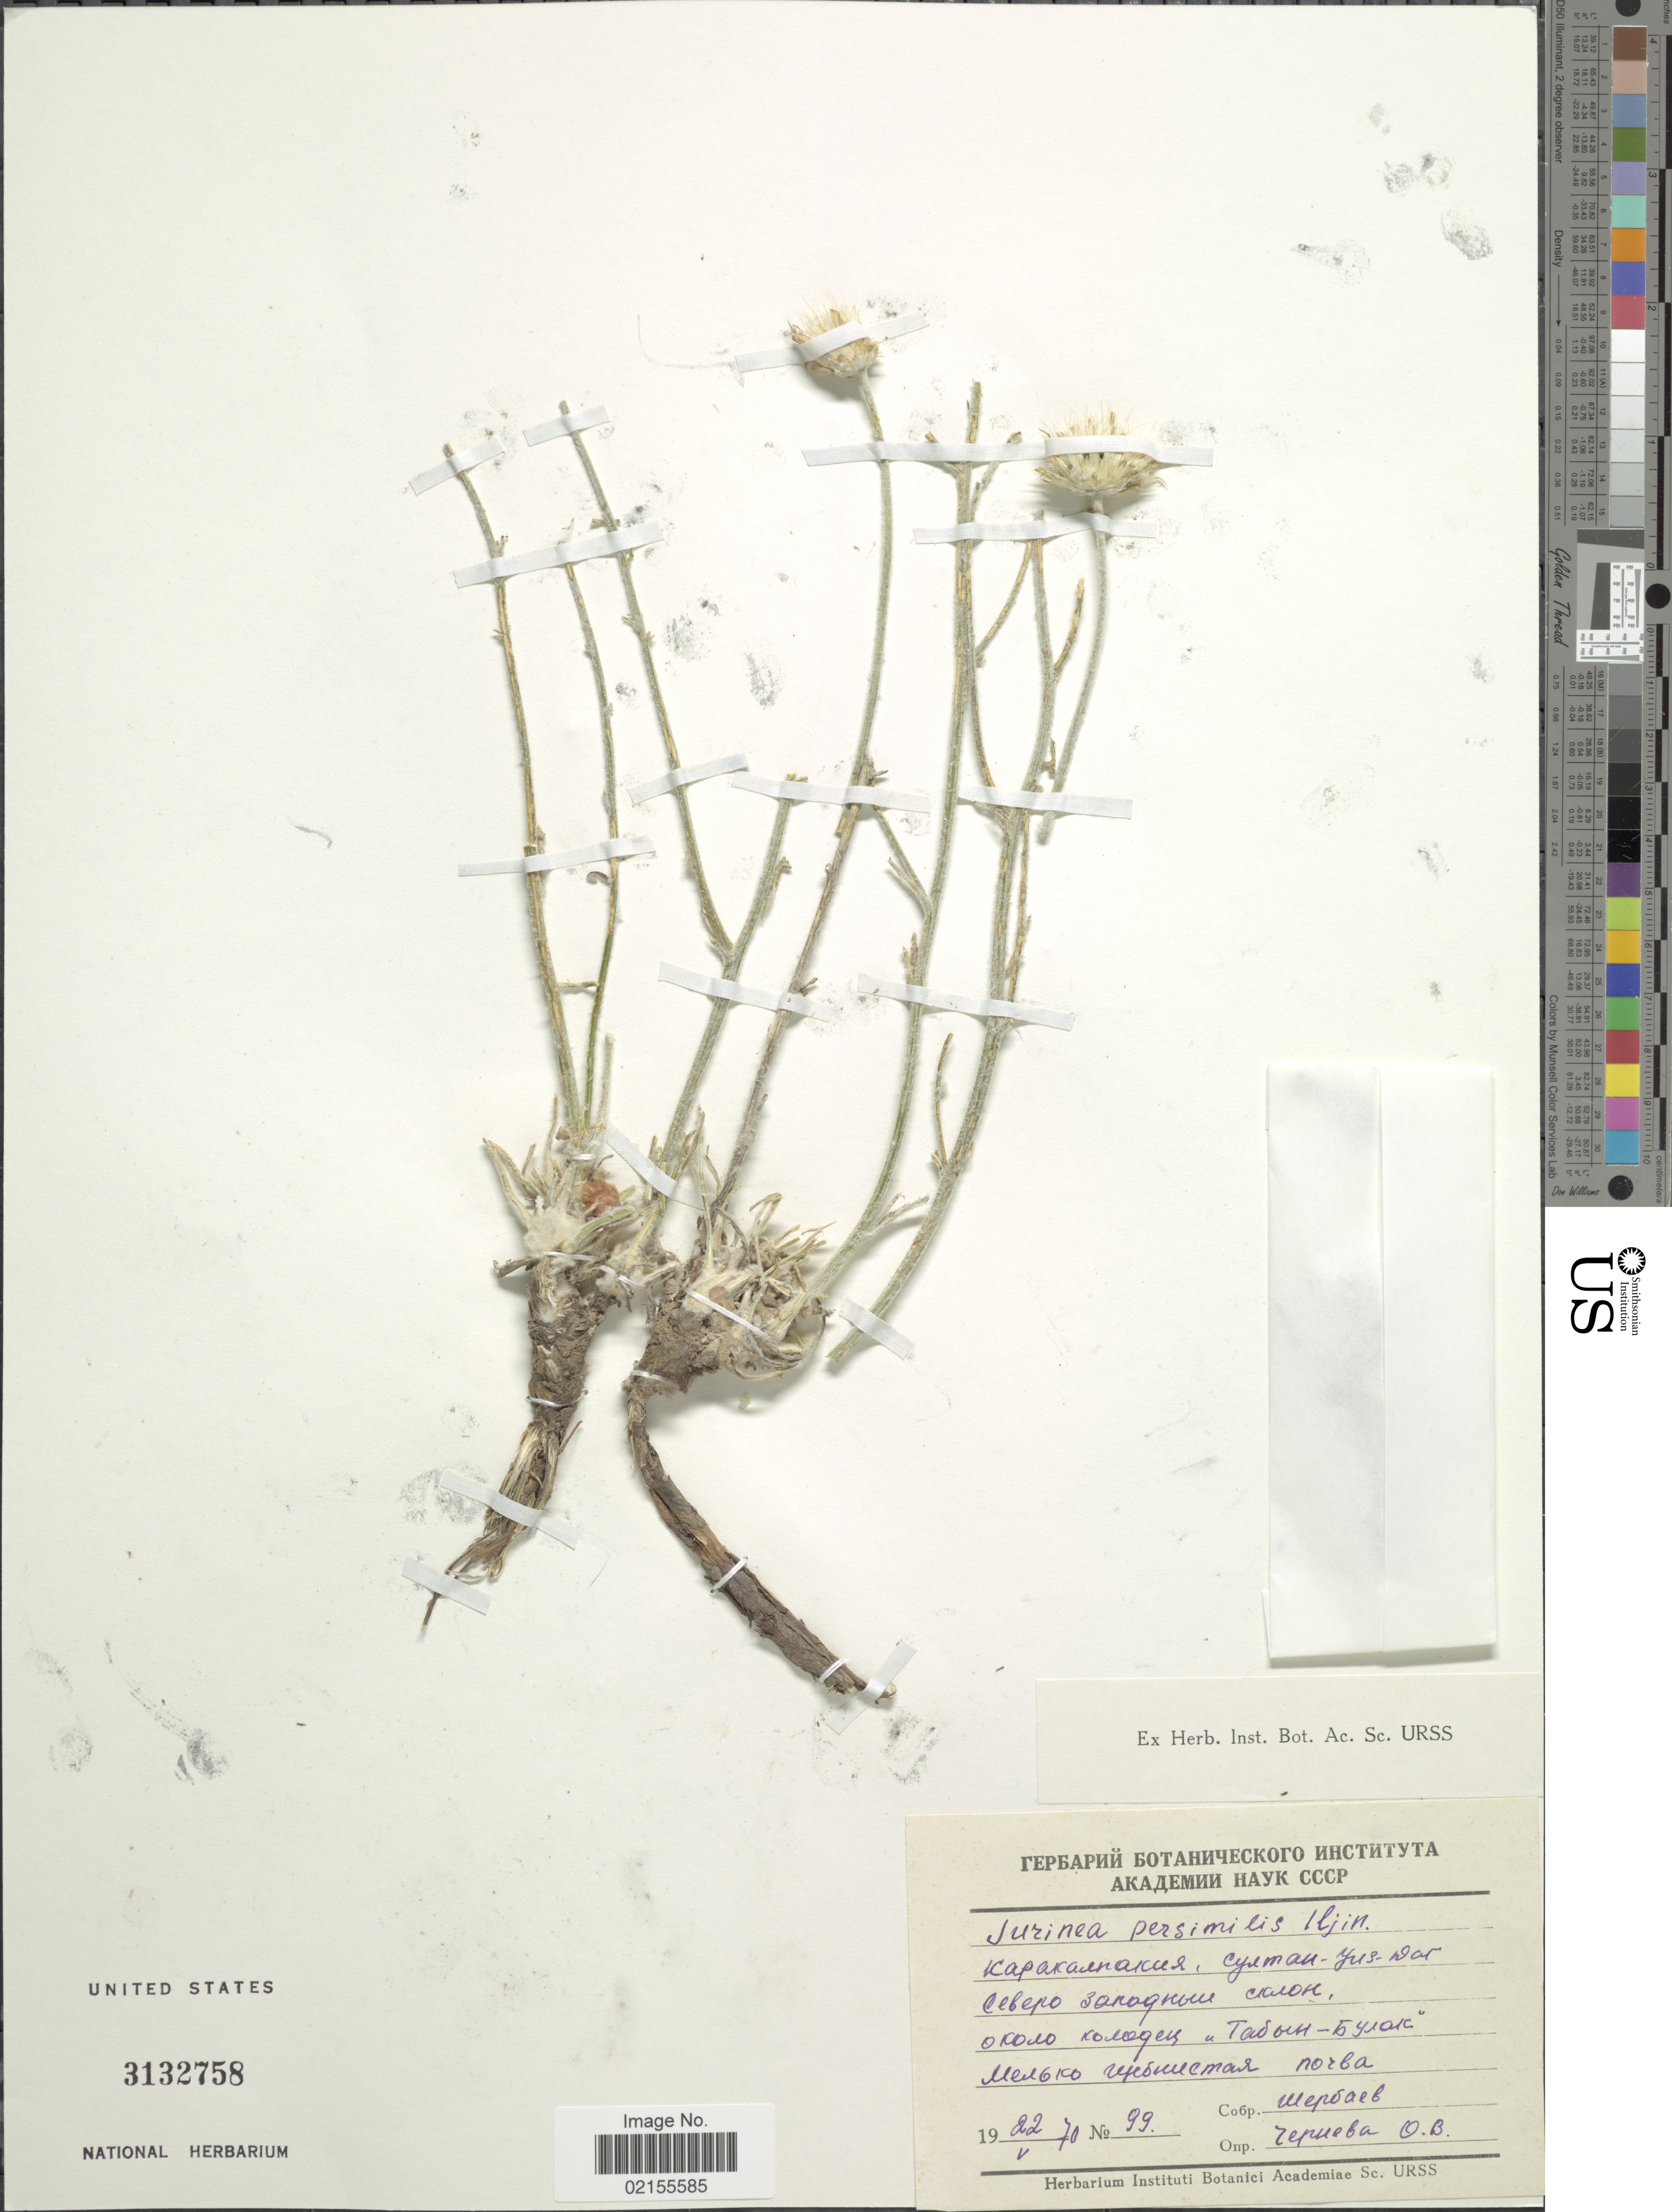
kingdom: Plantae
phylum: Tracheophyta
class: Magnoliopsida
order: Asterales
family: Asteraceae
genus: Jurinea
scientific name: Jurinea persimilis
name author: Iljin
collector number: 99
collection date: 1970-05-22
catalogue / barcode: US 3132758